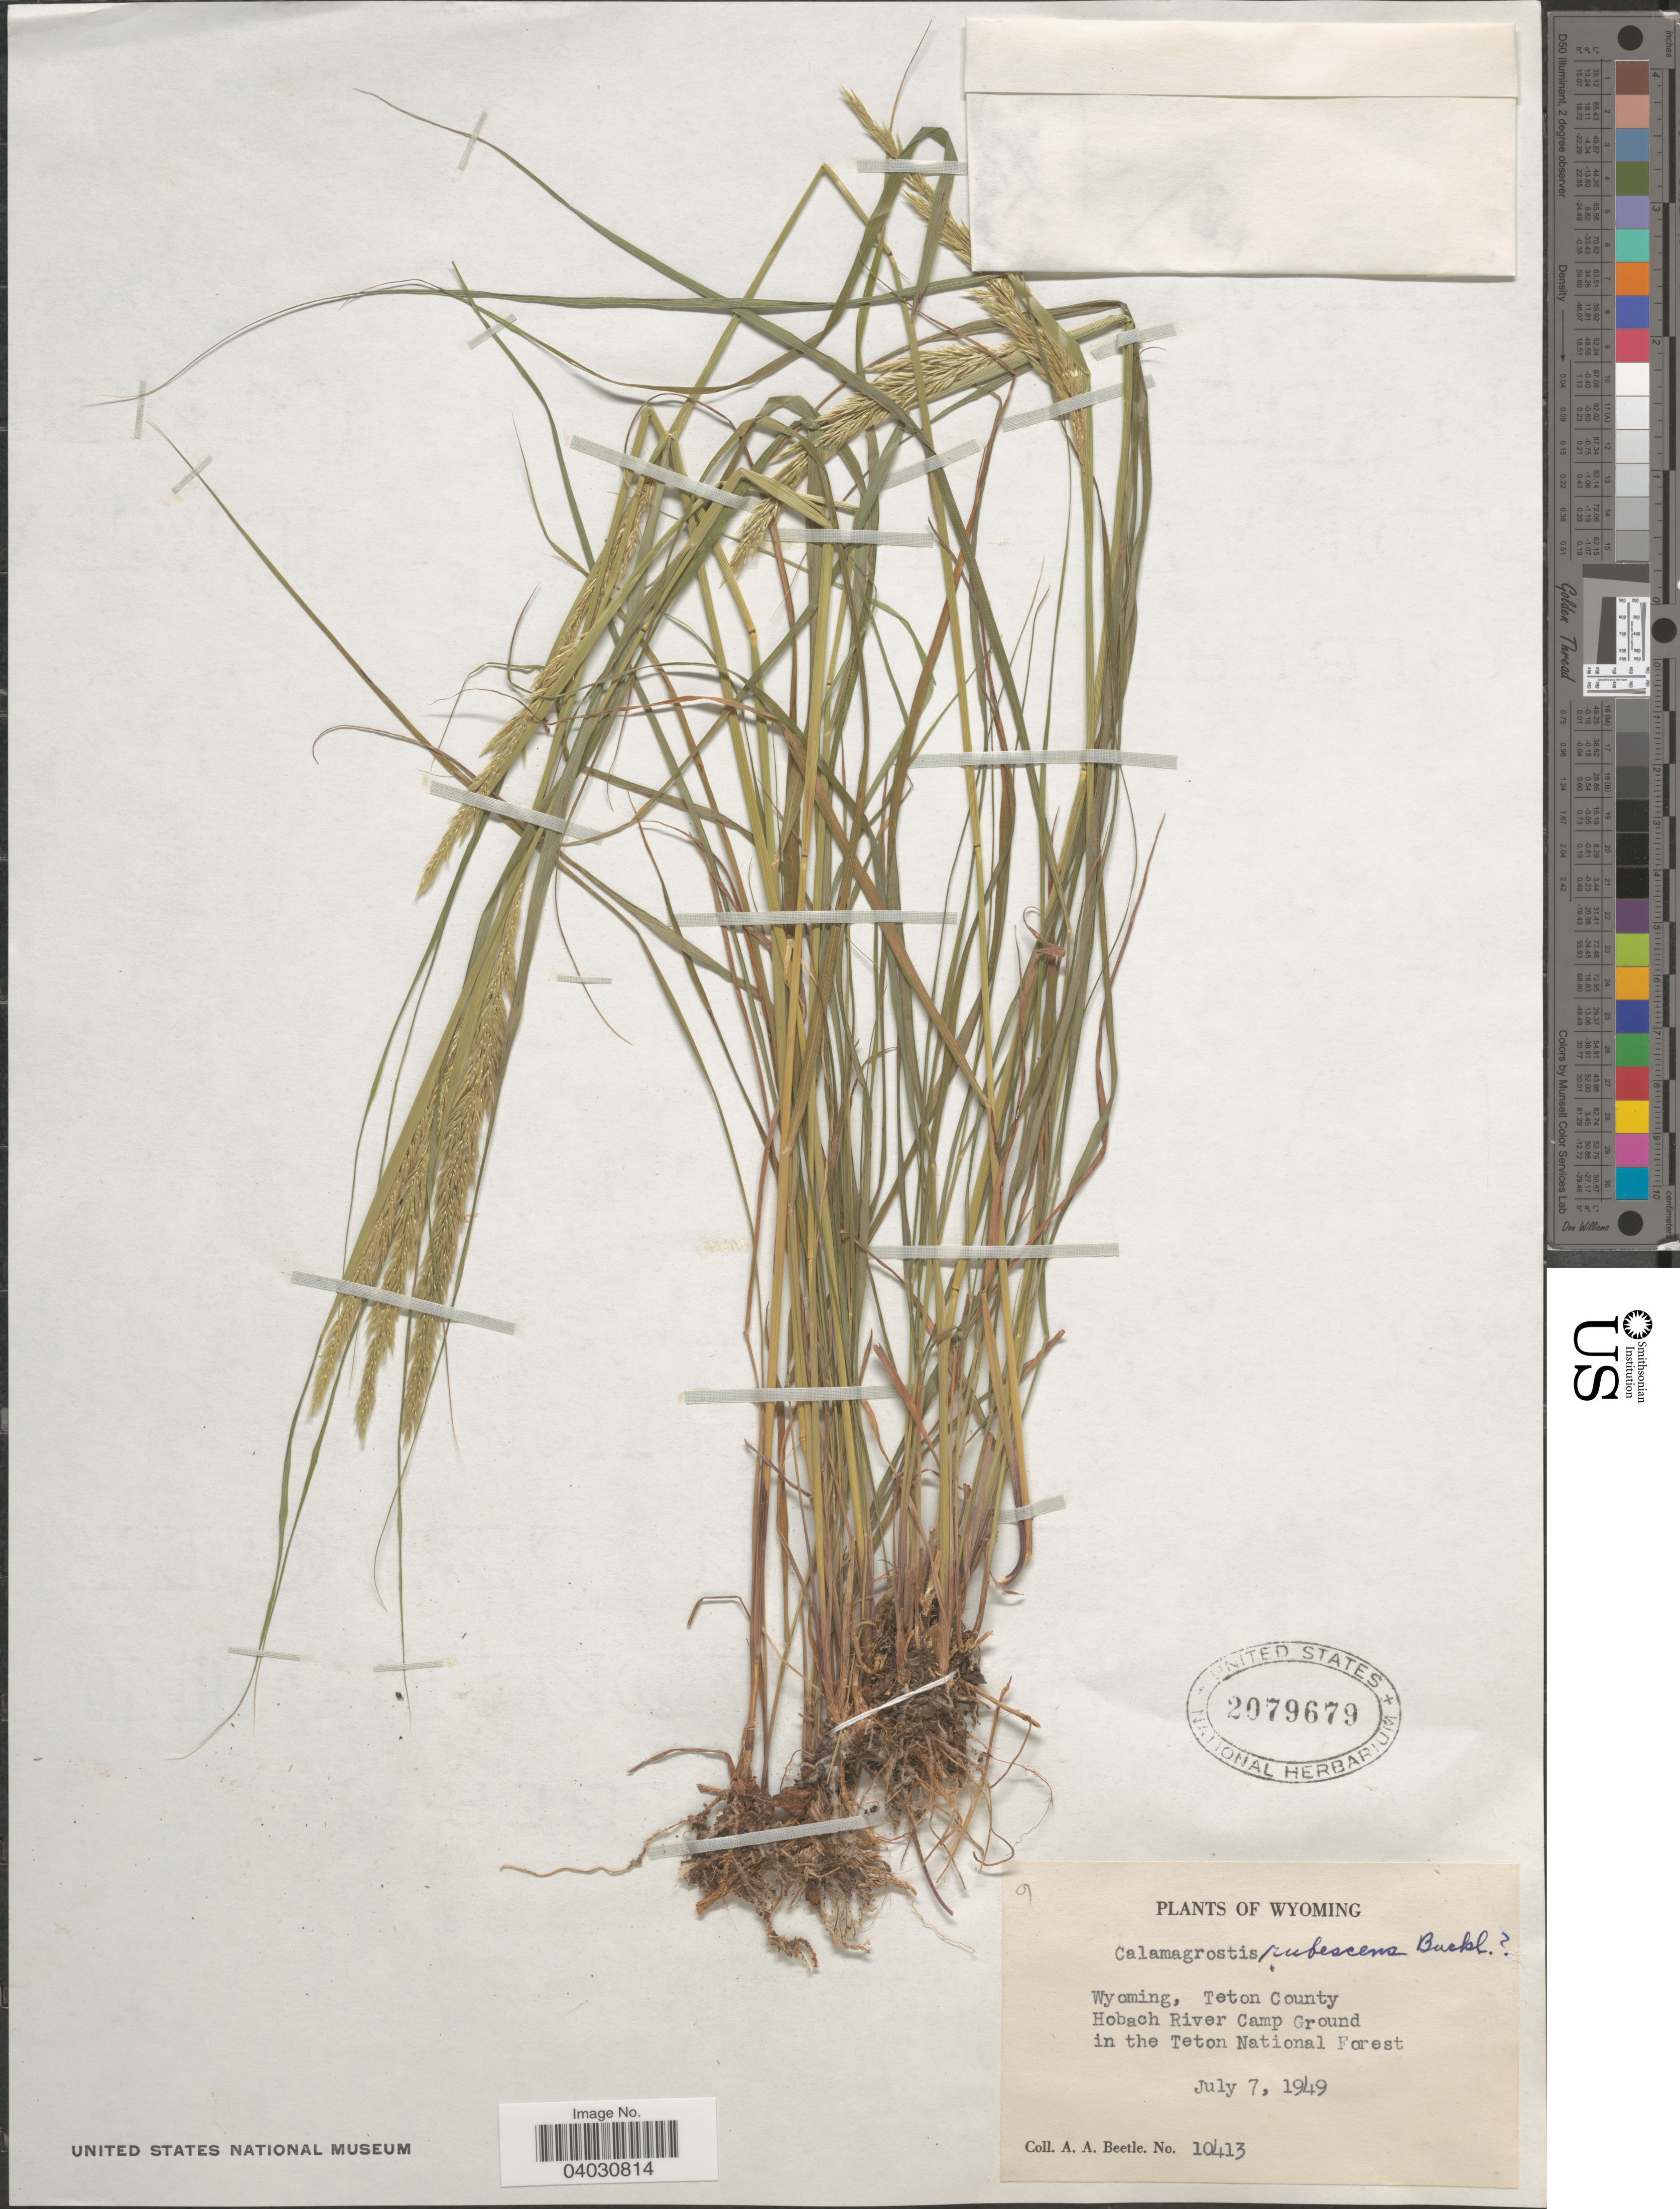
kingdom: Plantae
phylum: Tracheophyta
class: Liliopsida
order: Poales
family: Poaceae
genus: Calamagrostis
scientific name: Calamagrostis rubescens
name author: Buckley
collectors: A. A. Beetle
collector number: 10413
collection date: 1949-07-07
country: United States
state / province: Wyoming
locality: Teton County. Hobach River Camp Ground in the Teton National Forest.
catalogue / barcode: US 2079679